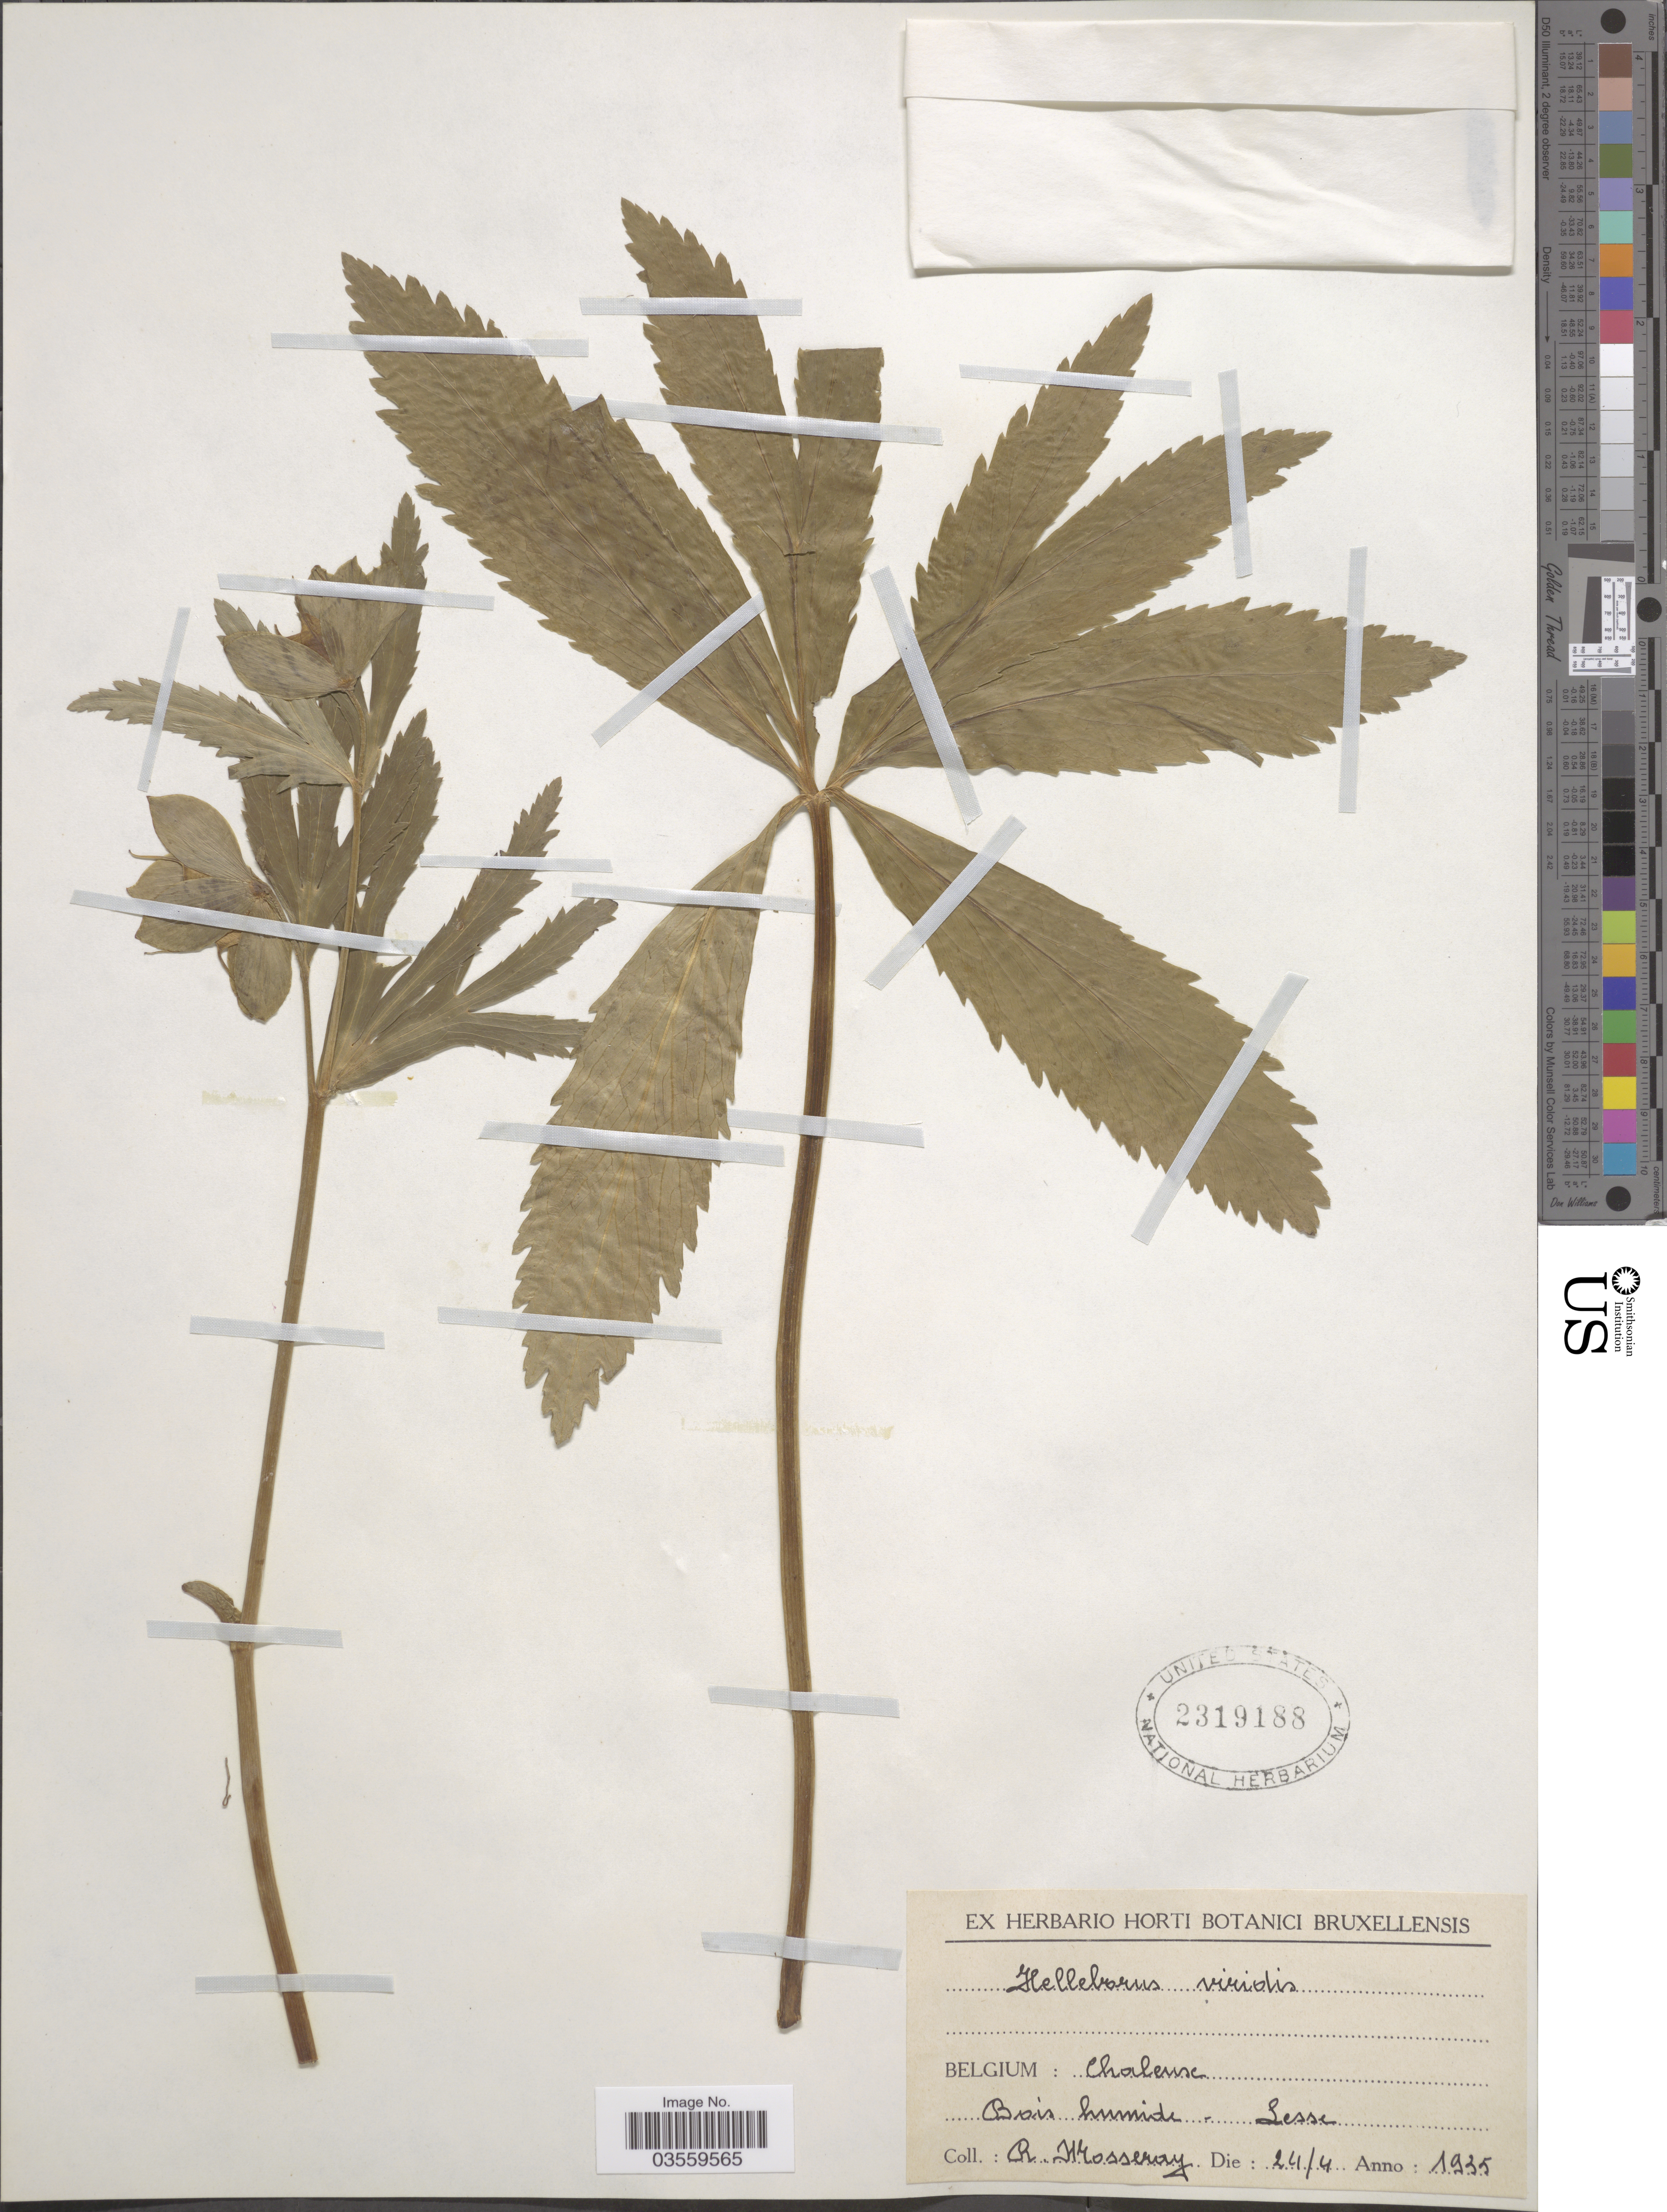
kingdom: Plantae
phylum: Tracheophyta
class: Magnoliopsida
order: Ranunculales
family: Ranunculaceae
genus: Helleborus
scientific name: Helleborus viridis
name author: L.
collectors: R. Mosseray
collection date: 1935-04-24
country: Belgium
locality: Chaleux. Bois humide- Lesse.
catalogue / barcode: US 2319188